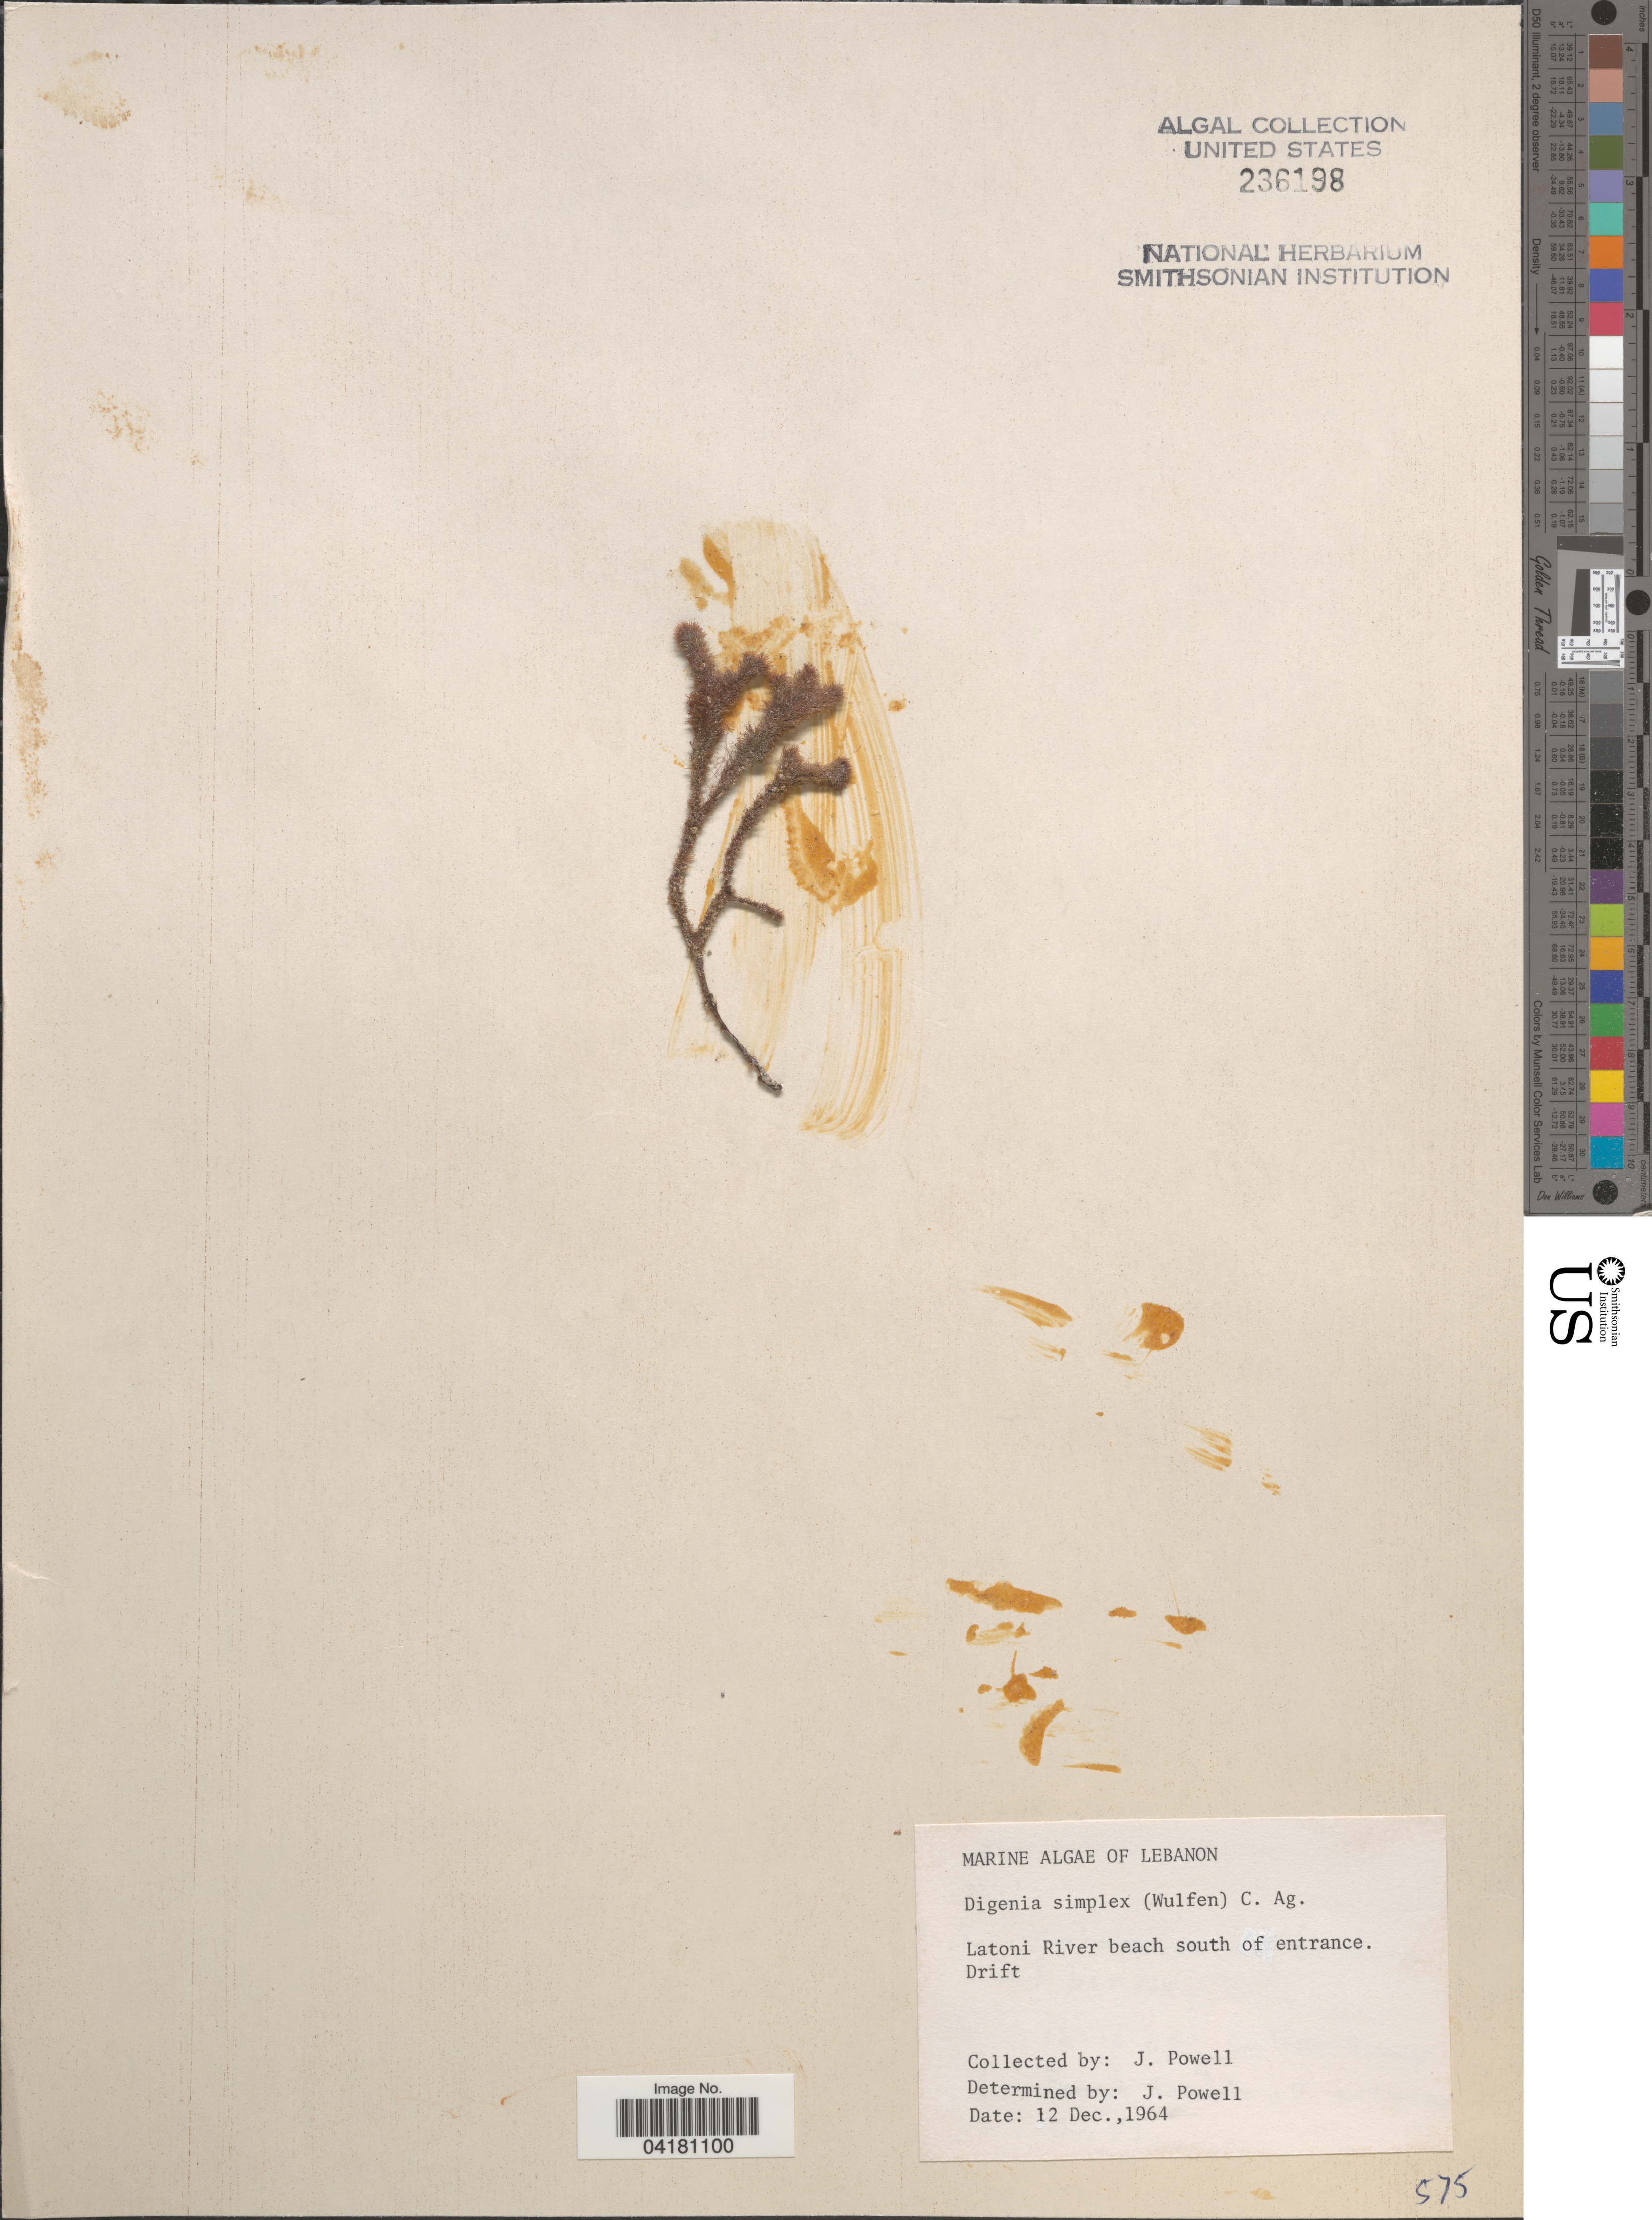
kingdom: Plantae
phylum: Rhodophyta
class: Florideophyceae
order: Ceramiales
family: Rhodomelaceae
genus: Digenea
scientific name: Digenea simplex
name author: (Wulfen) C. Agardh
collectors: J. Powell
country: Lebanon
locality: Latoni River beach south of entrance. Drift.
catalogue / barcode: US 236198